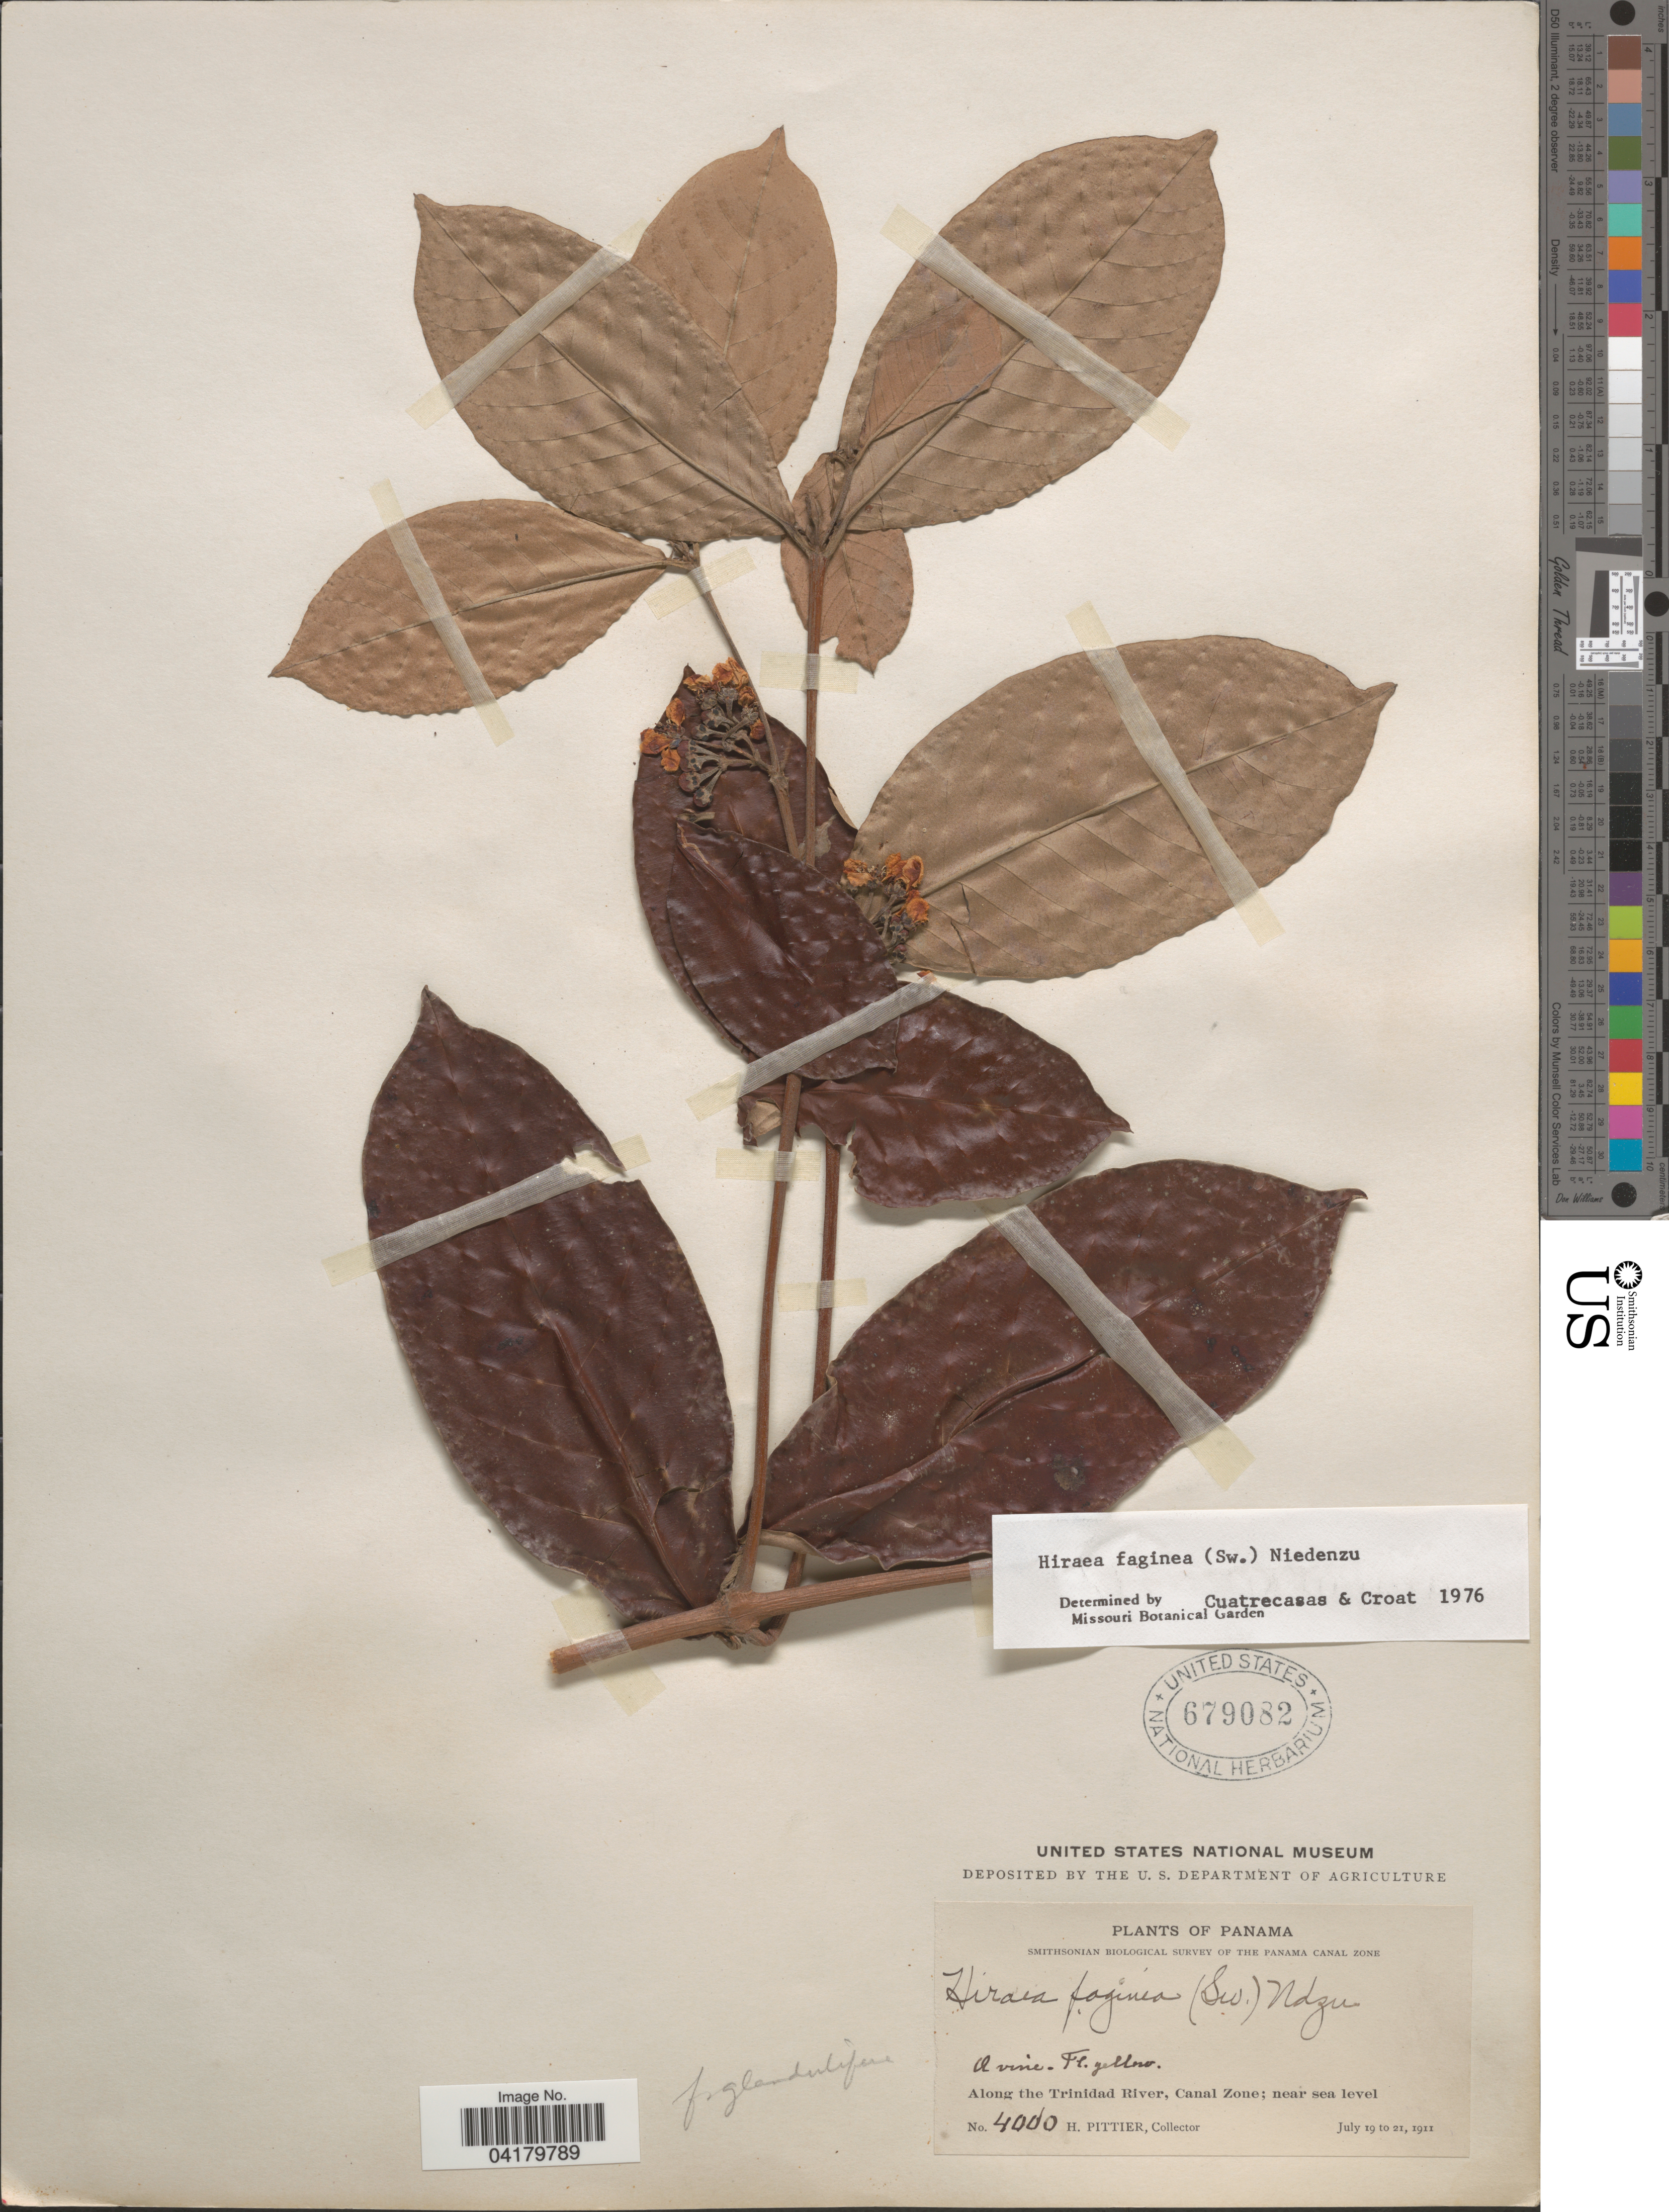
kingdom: Plantae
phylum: Tracheophyta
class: Magnoliopsida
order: Malpighiales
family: Malpighiaceae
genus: Hiraea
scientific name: Hiraea faginea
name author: (Sw.) Nied.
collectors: H. F. Pittier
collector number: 4000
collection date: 1911-07-19/1911-07-21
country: Panama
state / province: Colón / Panamá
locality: Smithsonian Biological Survey of the Panama Canal Zone. Along the Trinidad River, Canal Zone.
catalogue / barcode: US 679082